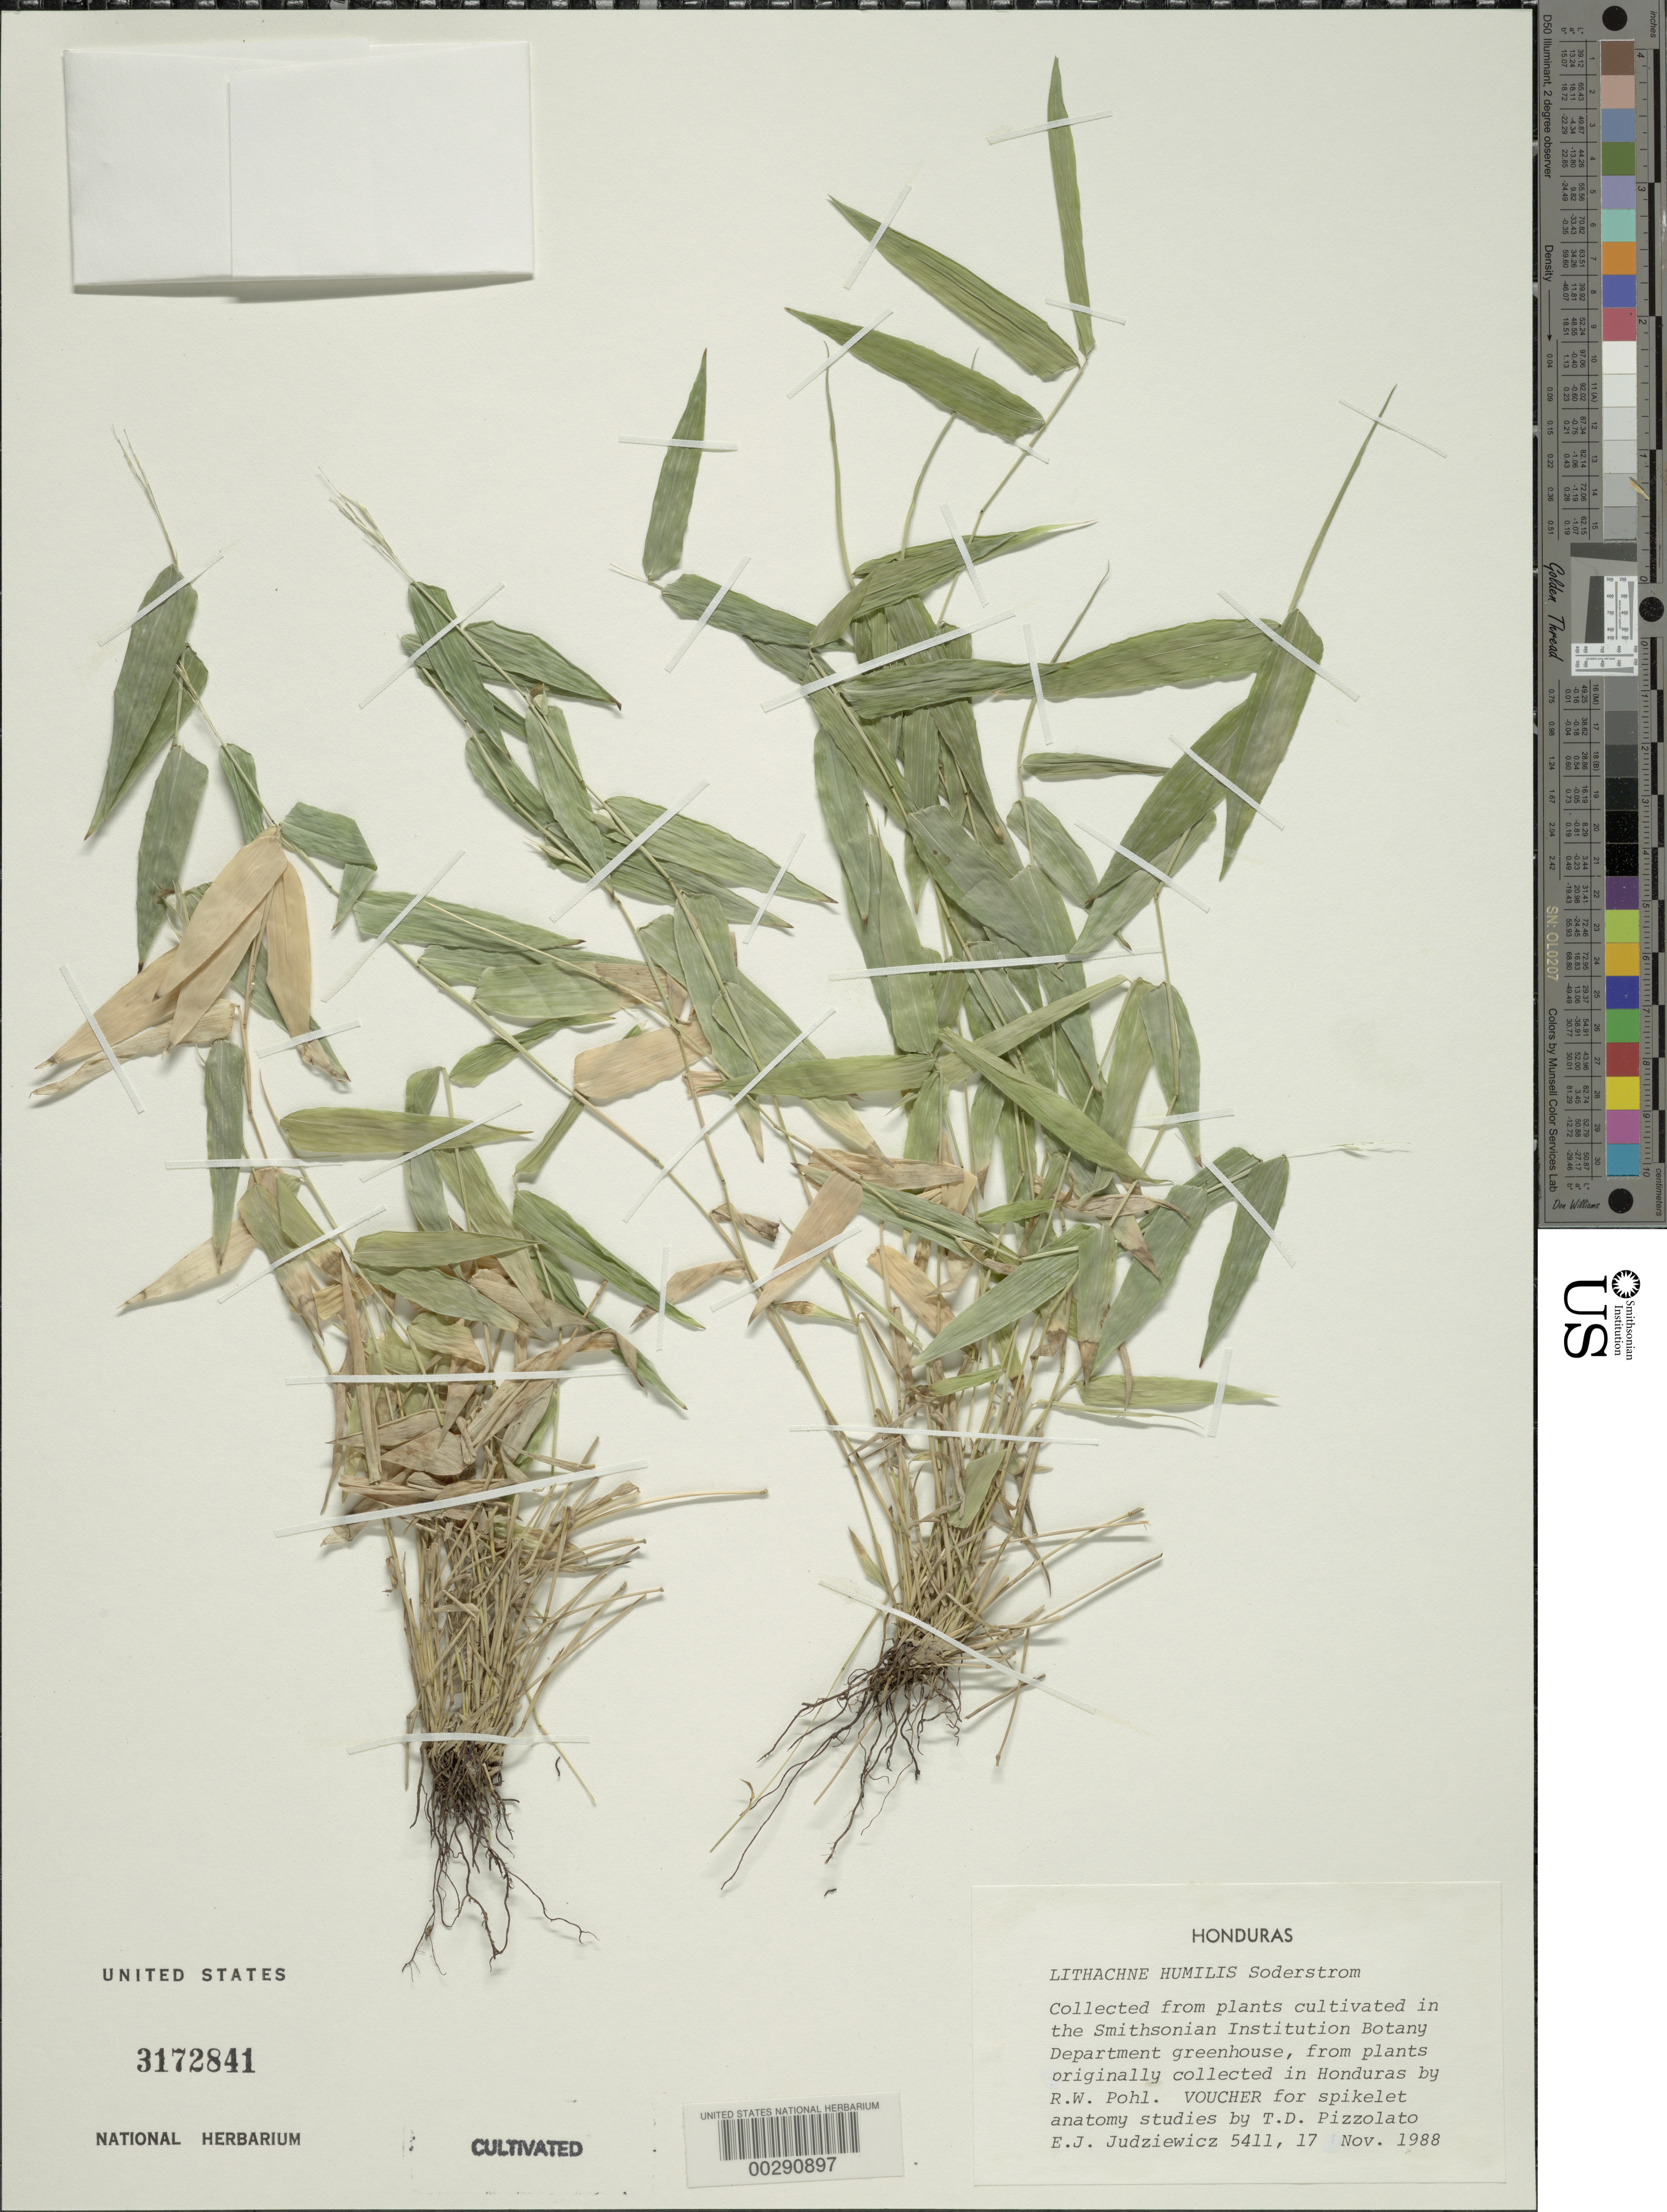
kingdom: Plantae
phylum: Tracheophyta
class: Liliopsida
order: Poales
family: Poaceae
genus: Lithachne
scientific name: Lithachne humilis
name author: Soderstr.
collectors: R. W. Pohl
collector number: Judziewicz 5411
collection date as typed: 17 Nov 1988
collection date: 1988-11-17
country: Honduras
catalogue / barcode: US 3172841